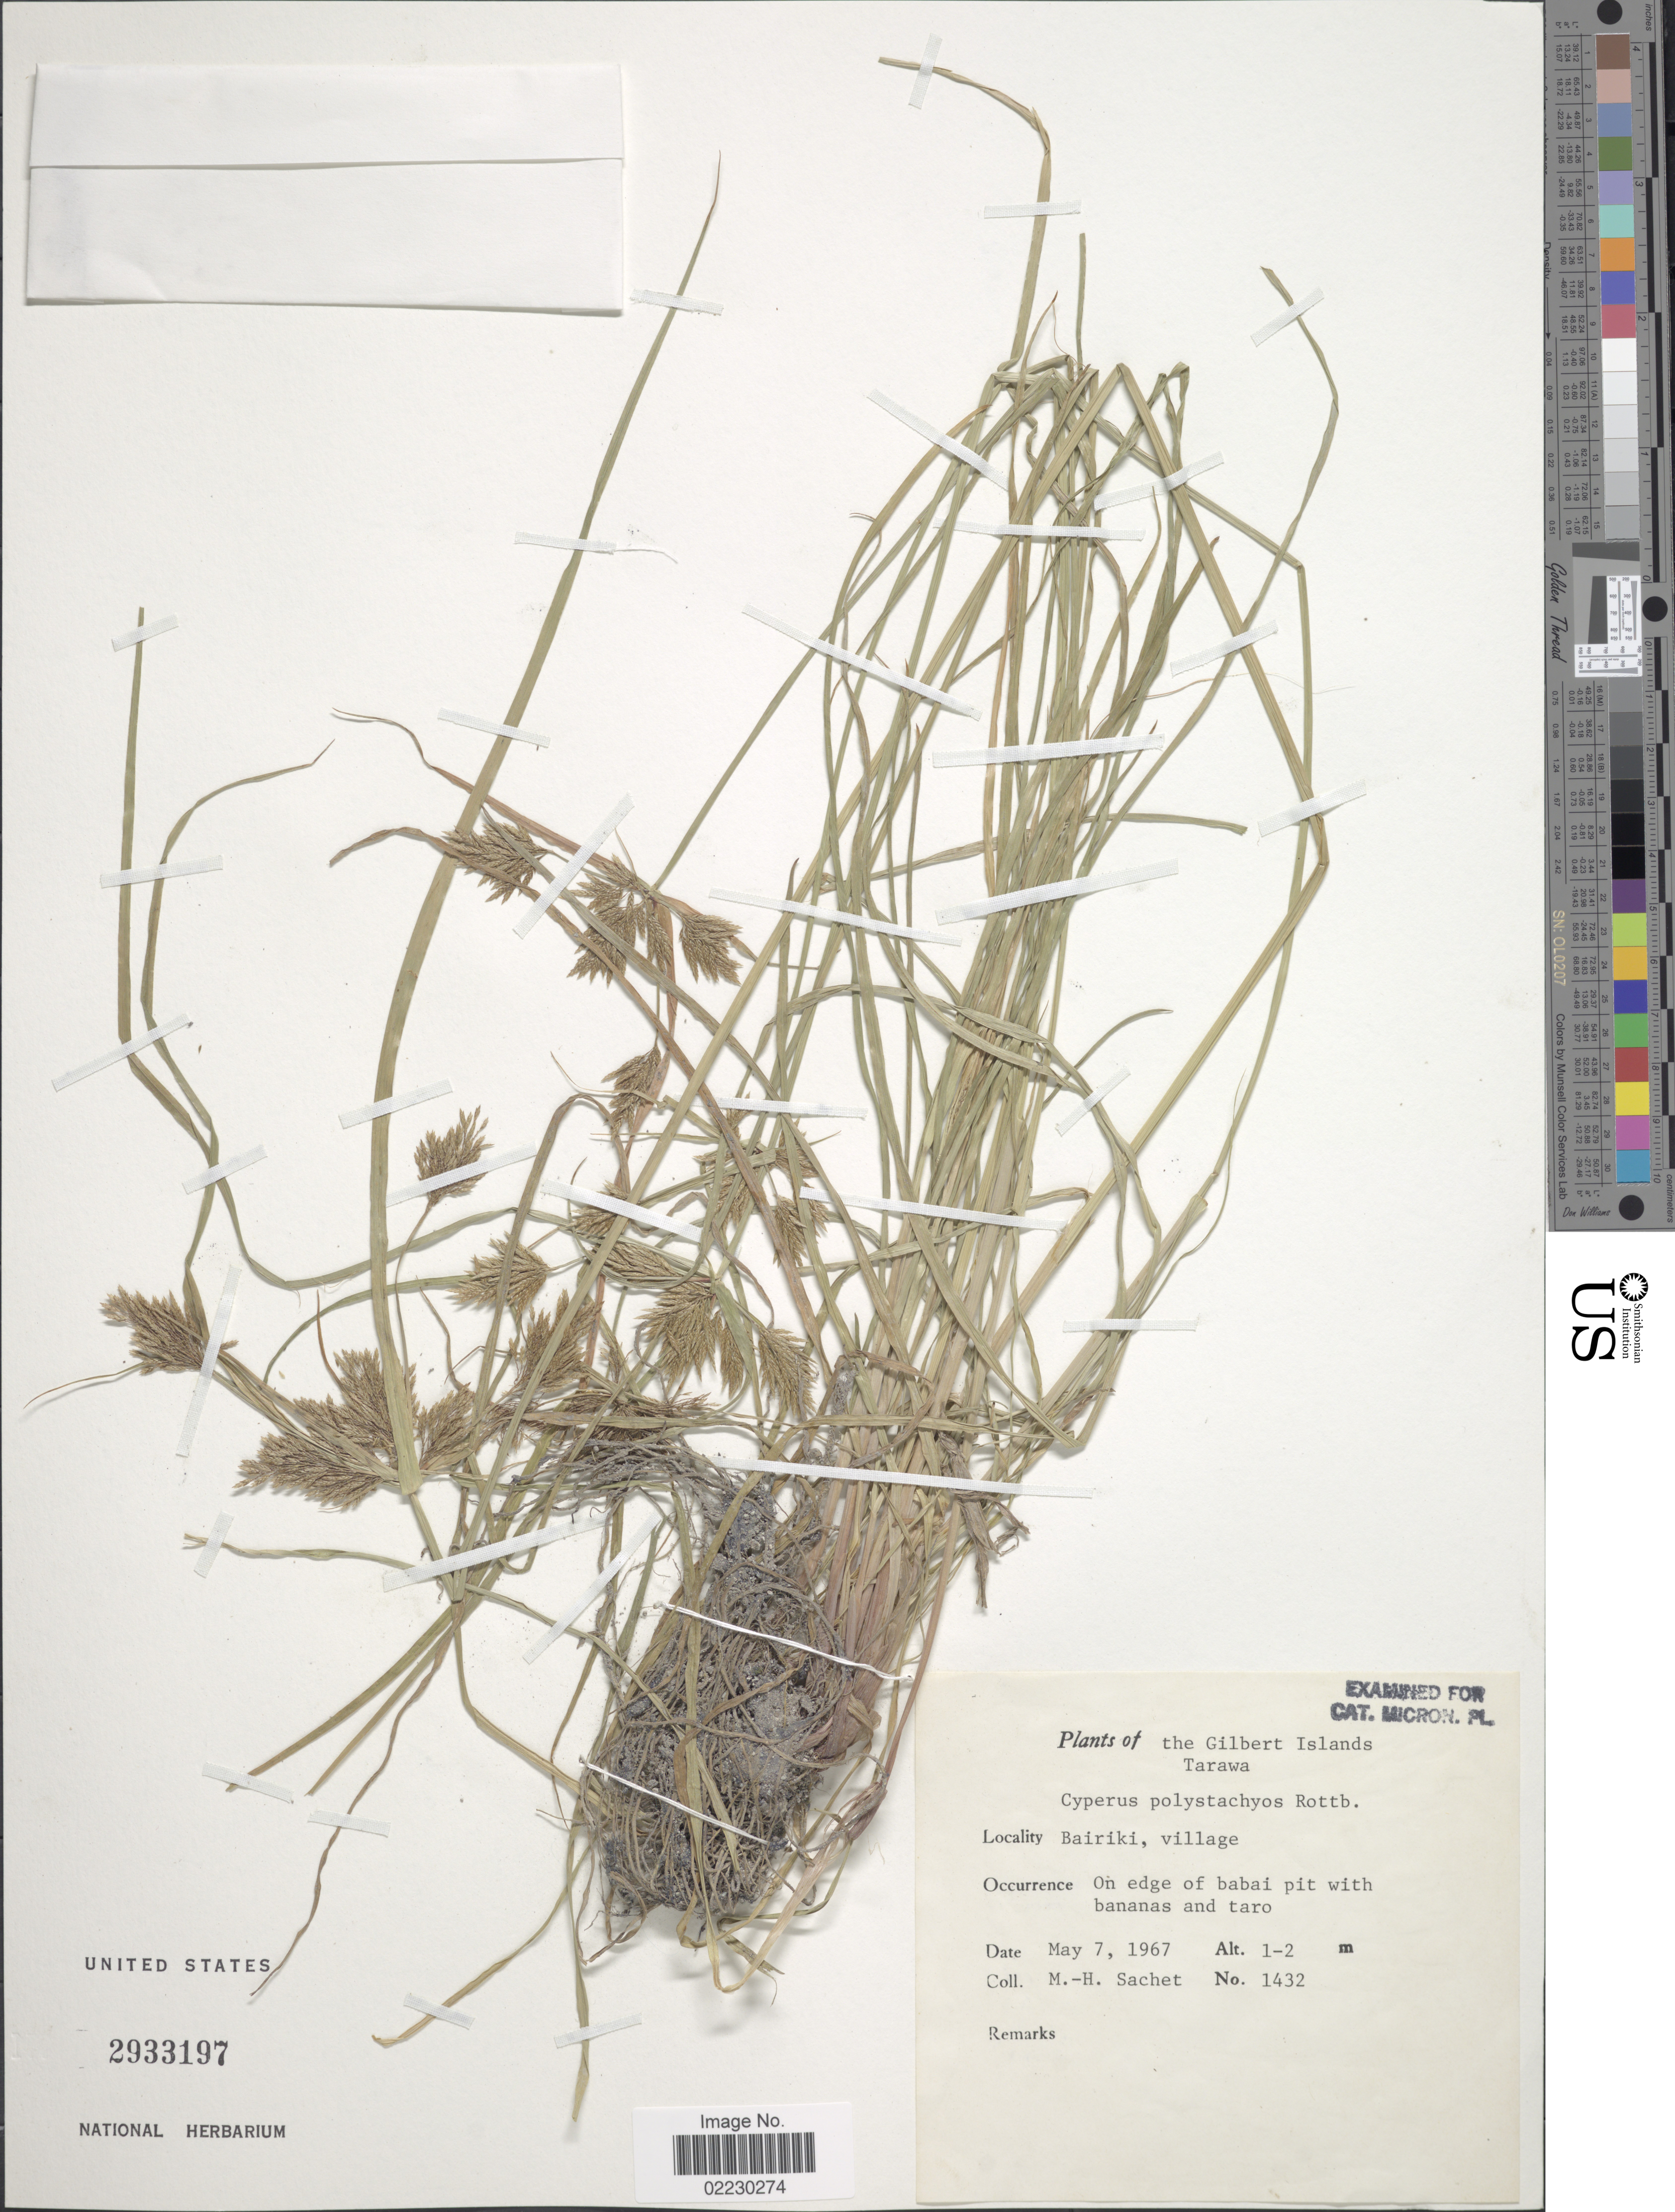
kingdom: Plantae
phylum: Tracheophyta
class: Liliopsida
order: Poales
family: Cyperaceae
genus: Cyperus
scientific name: Cyperus polystachyos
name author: Rottb.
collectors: M.-H. Sachet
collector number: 1432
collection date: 1967-05-07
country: Kiribati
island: Tarawa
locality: Gilbert Islands, Tarawa, Bairiki, village, on edge of babai pit with banans and taro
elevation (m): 1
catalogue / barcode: US 2933197